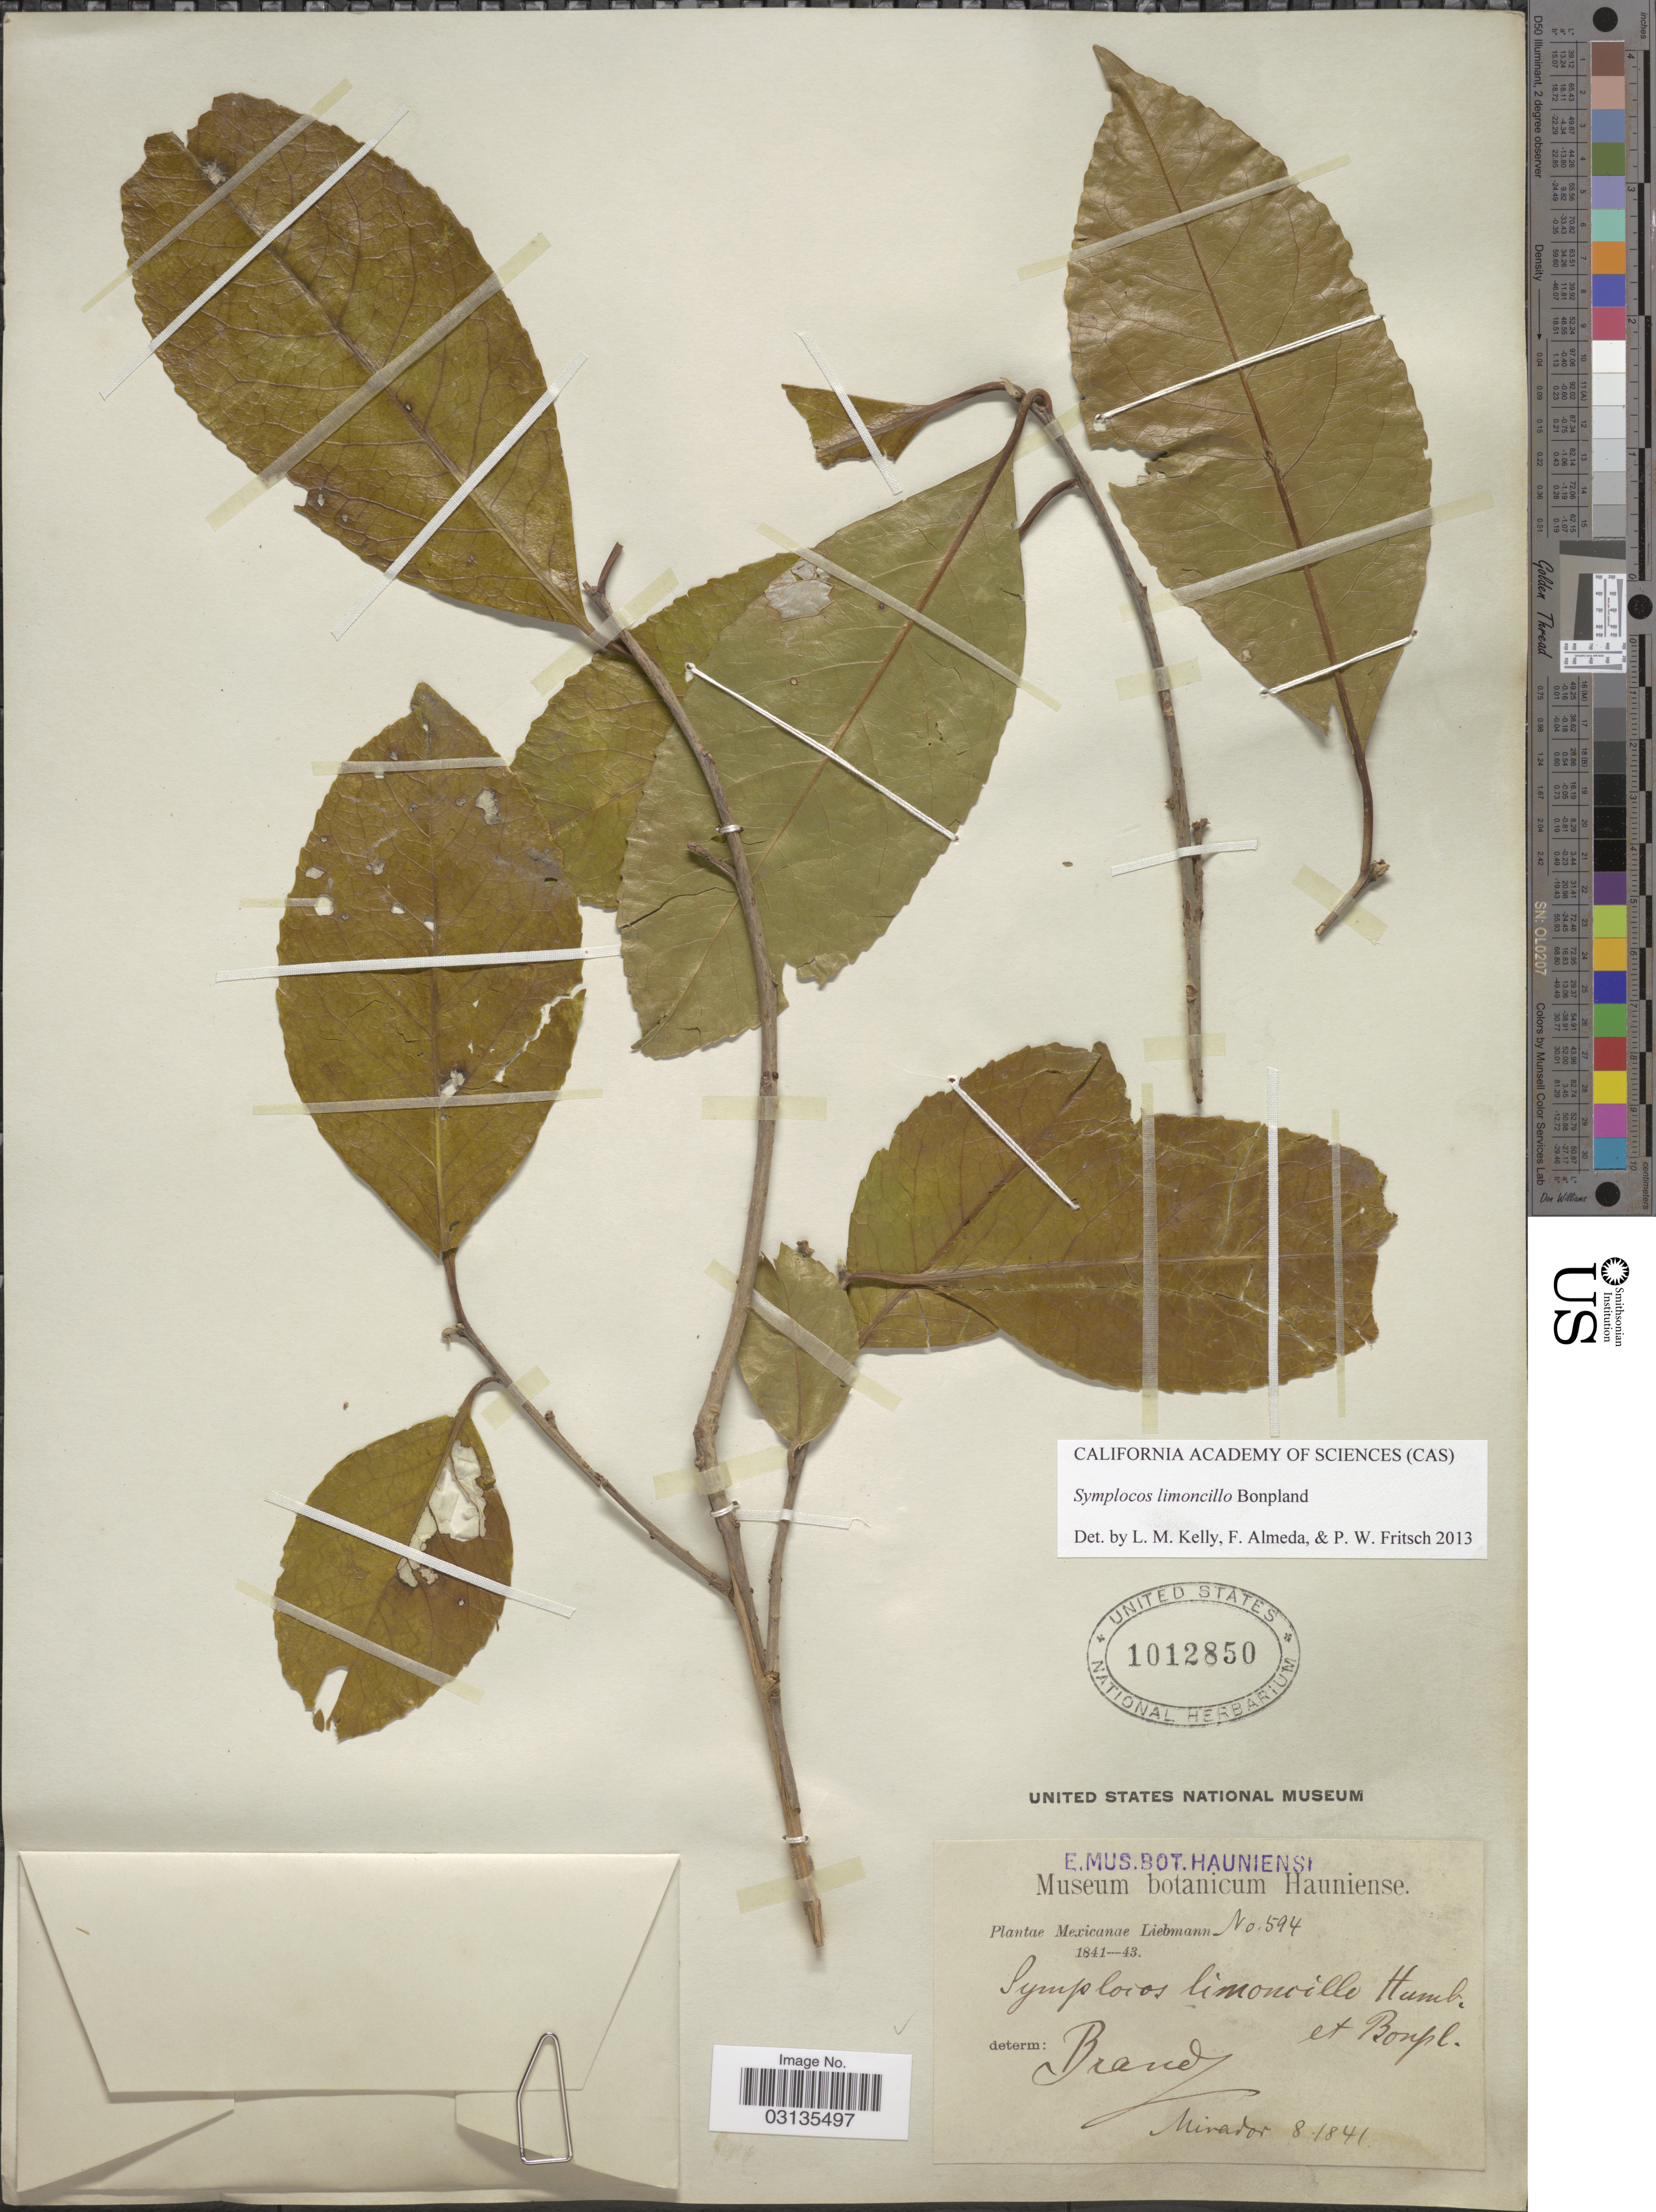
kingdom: Plantae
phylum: Tracheophyta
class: Magnoliopsida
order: Ericales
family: Symplocaceae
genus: Symplocos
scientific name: Symplocos limoncillo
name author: Bonpl.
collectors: Liebmann, --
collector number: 594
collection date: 1841-08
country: Mexico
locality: Mirador.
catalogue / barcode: US 1012850